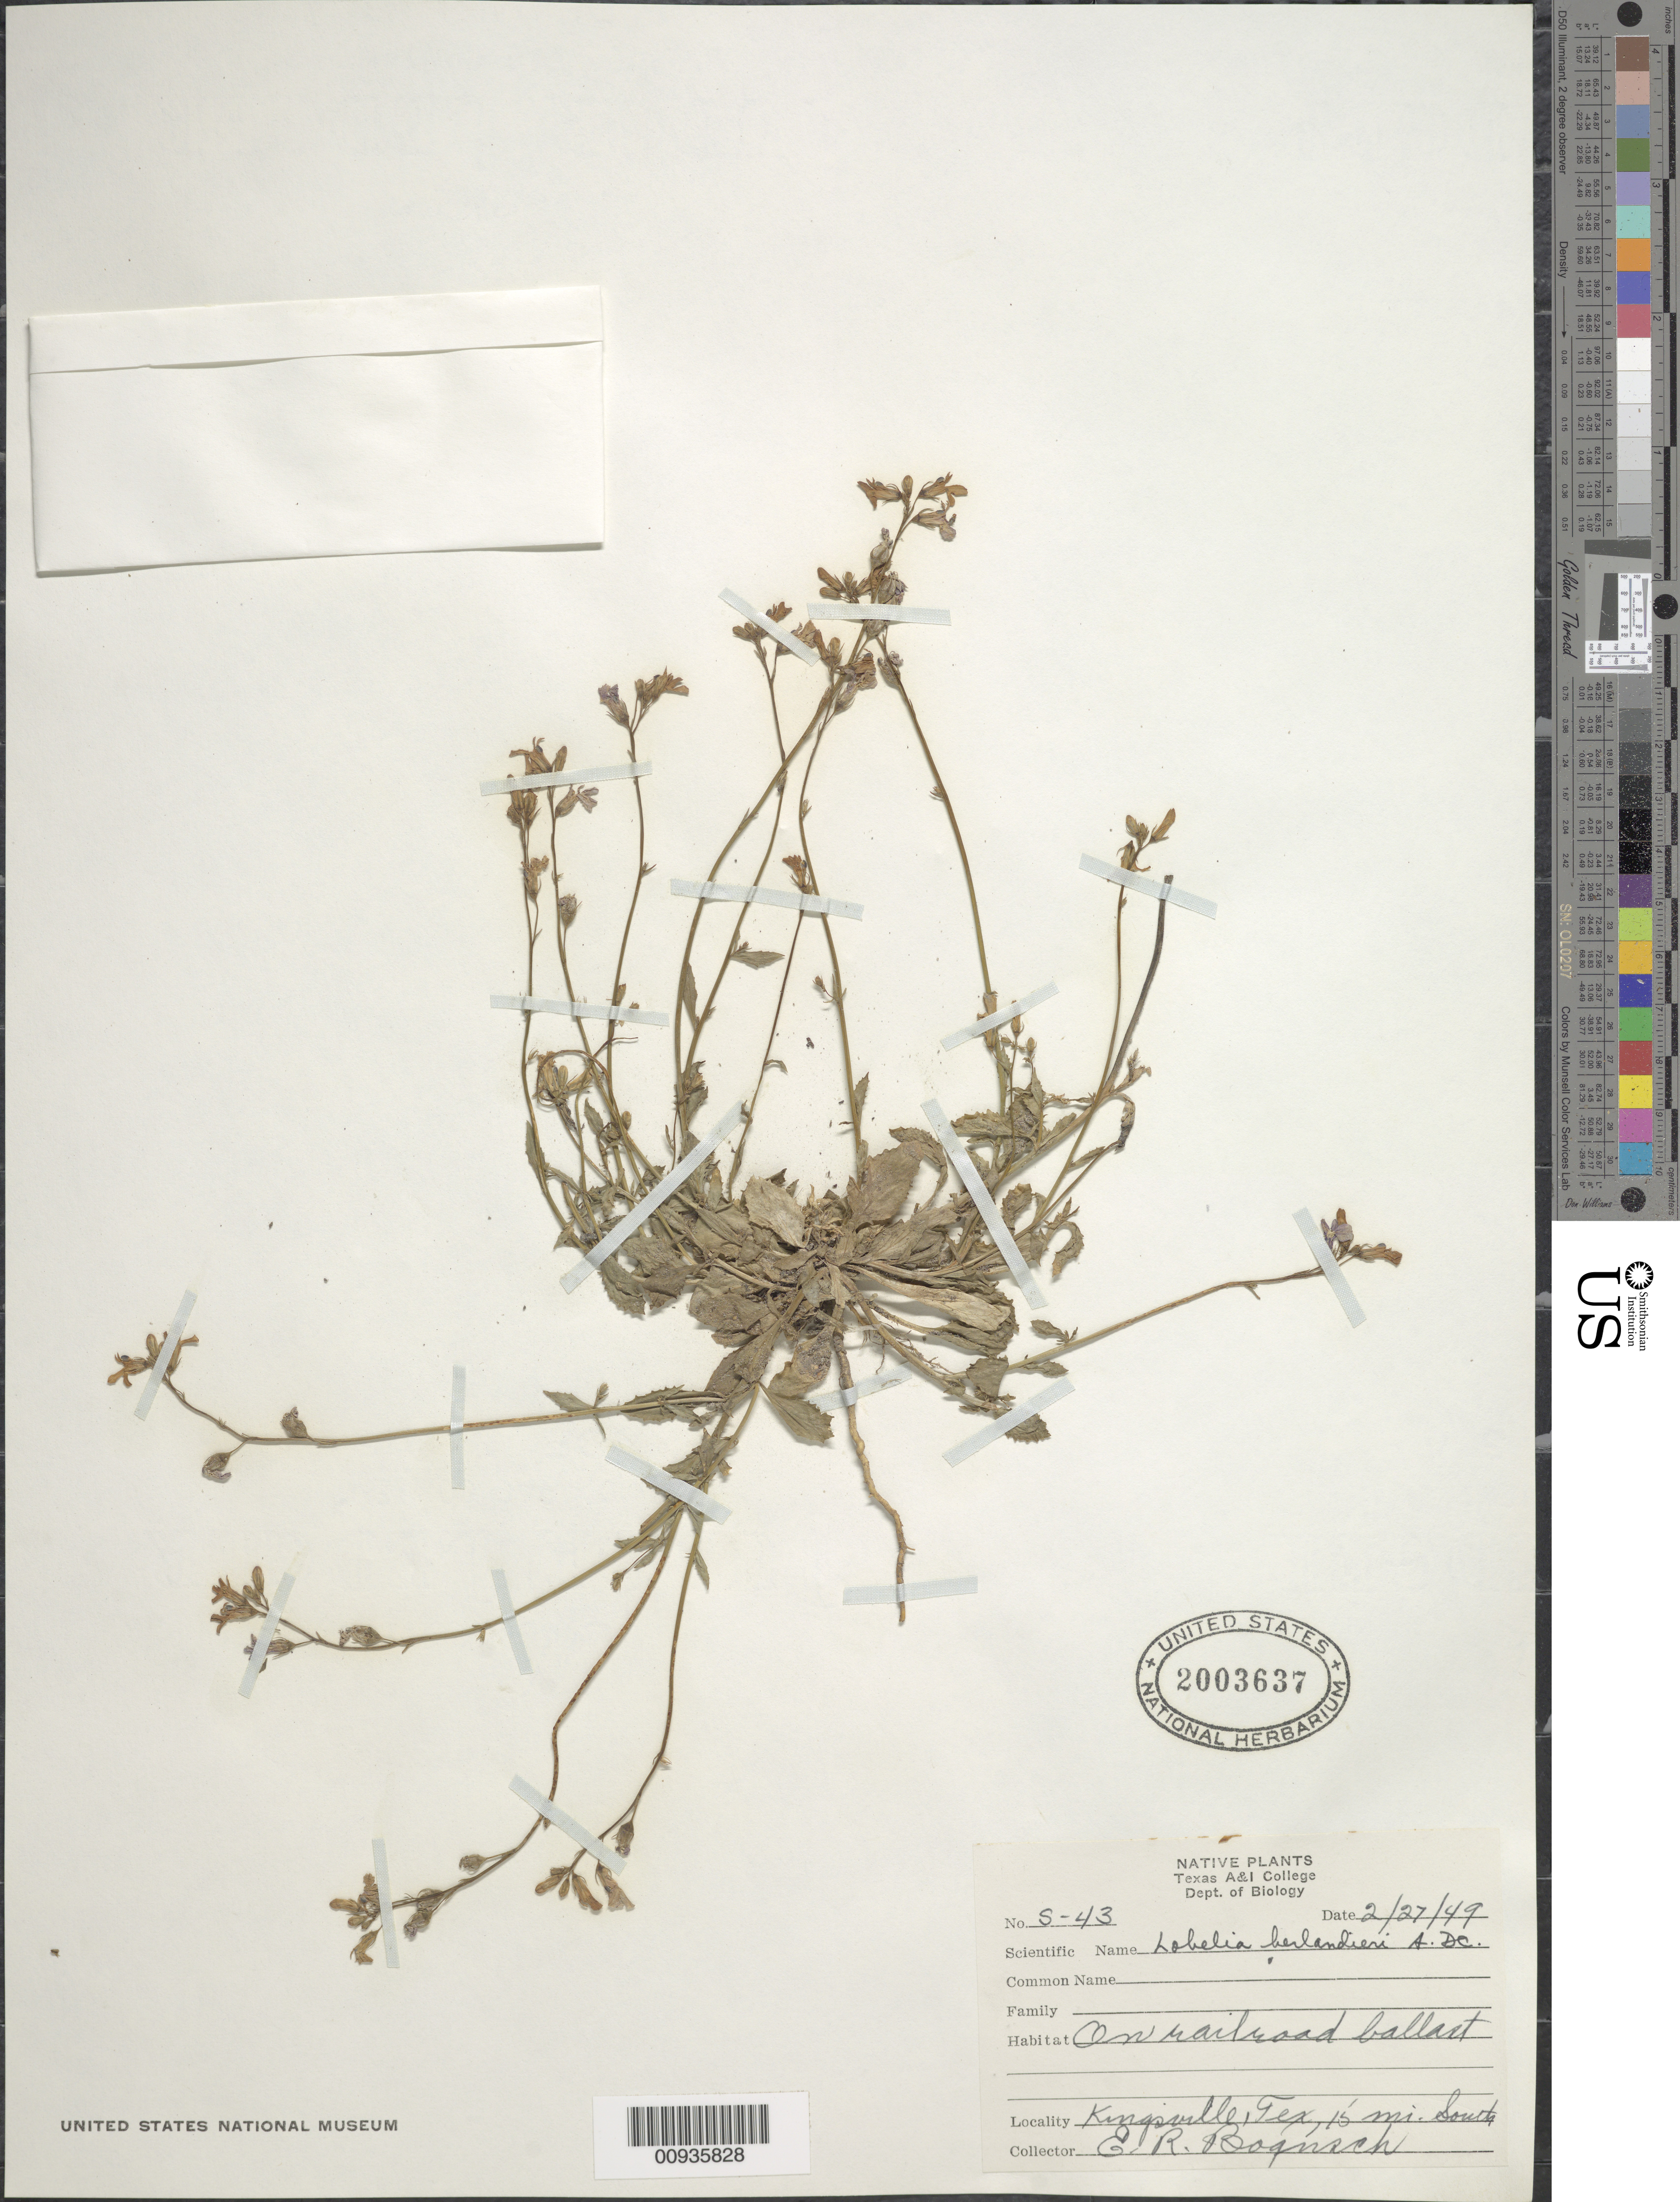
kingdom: Plantae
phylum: Tracheophyta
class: Magnoliopsida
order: Asterales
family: Campanulaceae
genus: Lobelia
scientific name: Lobelia berlandieri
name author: A. DC.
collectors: E. Boqusch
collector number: S-43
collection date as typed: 2/27/49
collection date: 1949-02-27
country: United States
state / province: Texas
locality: Kingsville, 15 mi. south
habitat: on railroad ballast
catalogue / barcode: US 2003637